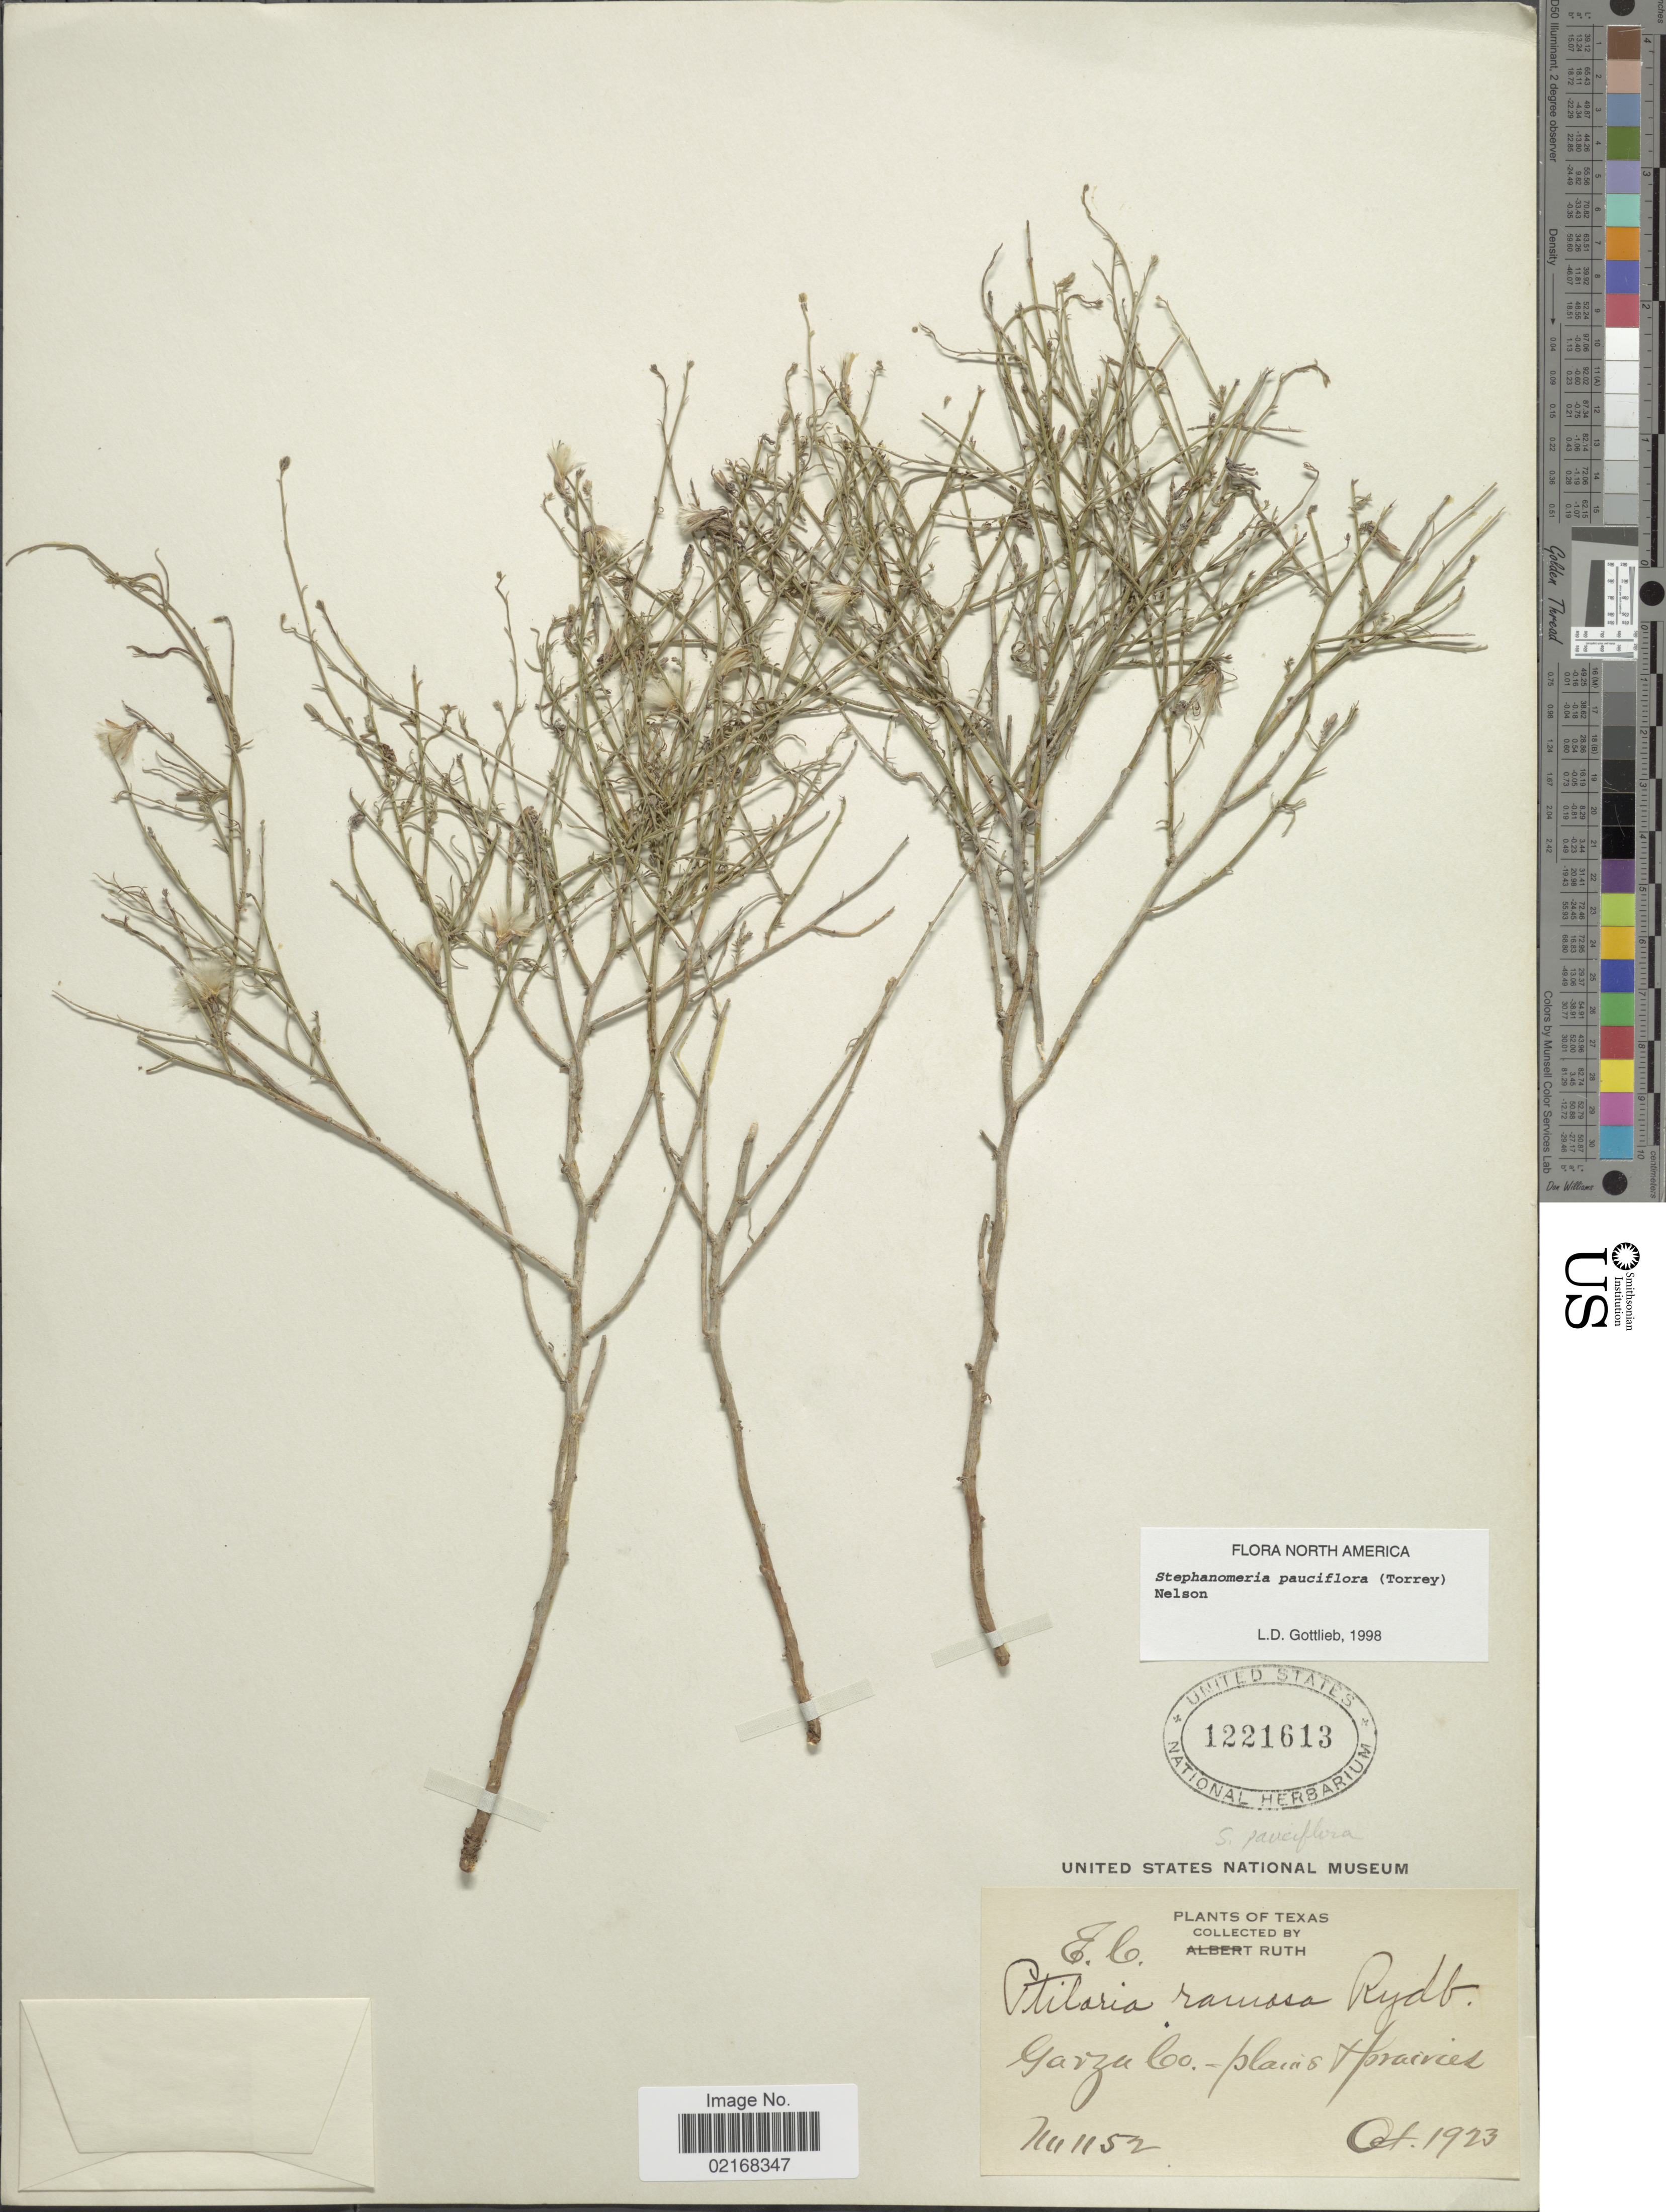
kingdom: Plantae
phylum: Tracheophyta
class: Magnoliopsida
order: Asterales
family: Asteraceae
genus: Stephanomeria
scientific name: Stephanomeria pauciflora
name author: (Torr.) A. Nelson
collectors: E. Ruth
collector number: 1152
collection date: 1923-10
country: United States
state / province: Texas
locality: Garza Co.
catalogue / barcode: US 1221613